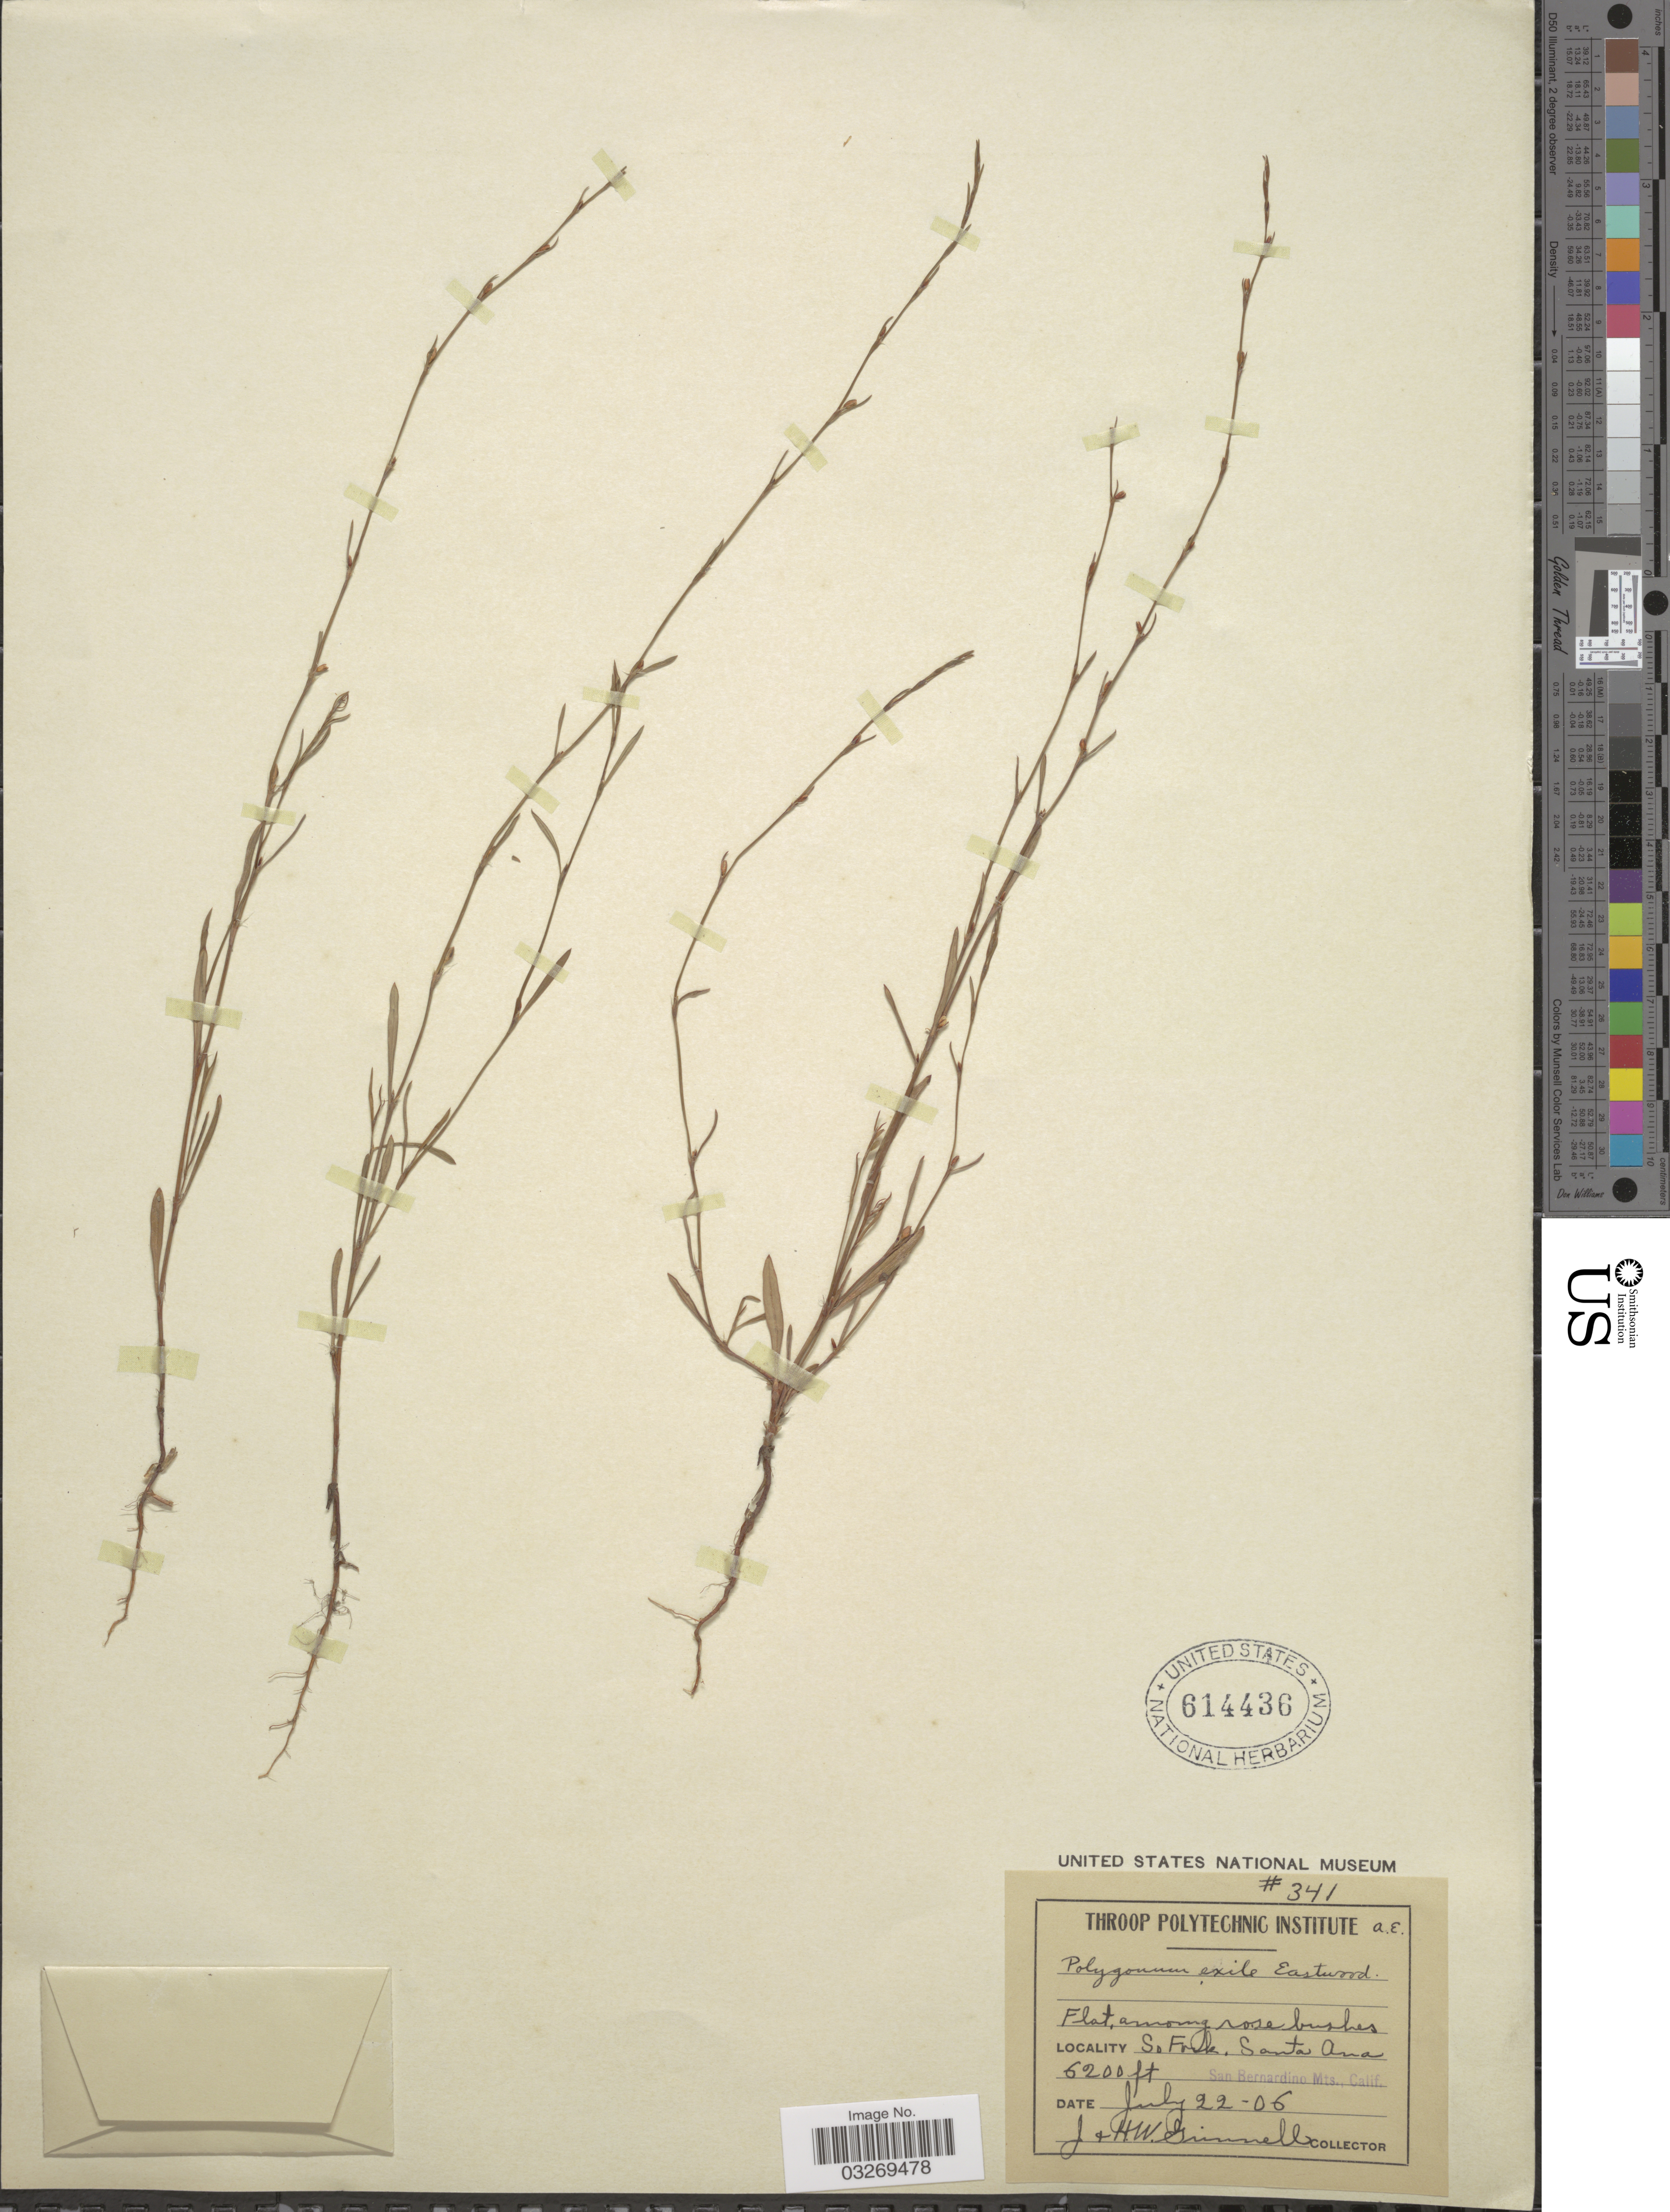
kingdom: Plantae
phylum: Tracheophyta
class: Magnoliopsida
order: Caryophyllales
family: Polygonaceae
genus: Polygonum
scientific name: Polygonum exile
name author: Eastw.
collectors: J. Grinnell & H. Grinnell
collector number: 341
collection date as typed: Transcribed d/m/y: 22/7/6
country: United States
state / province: California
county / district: San Bernardino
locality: So Fork. Santa Ana, San Bernardino Mts.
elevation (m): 1890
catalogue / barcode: US 614436